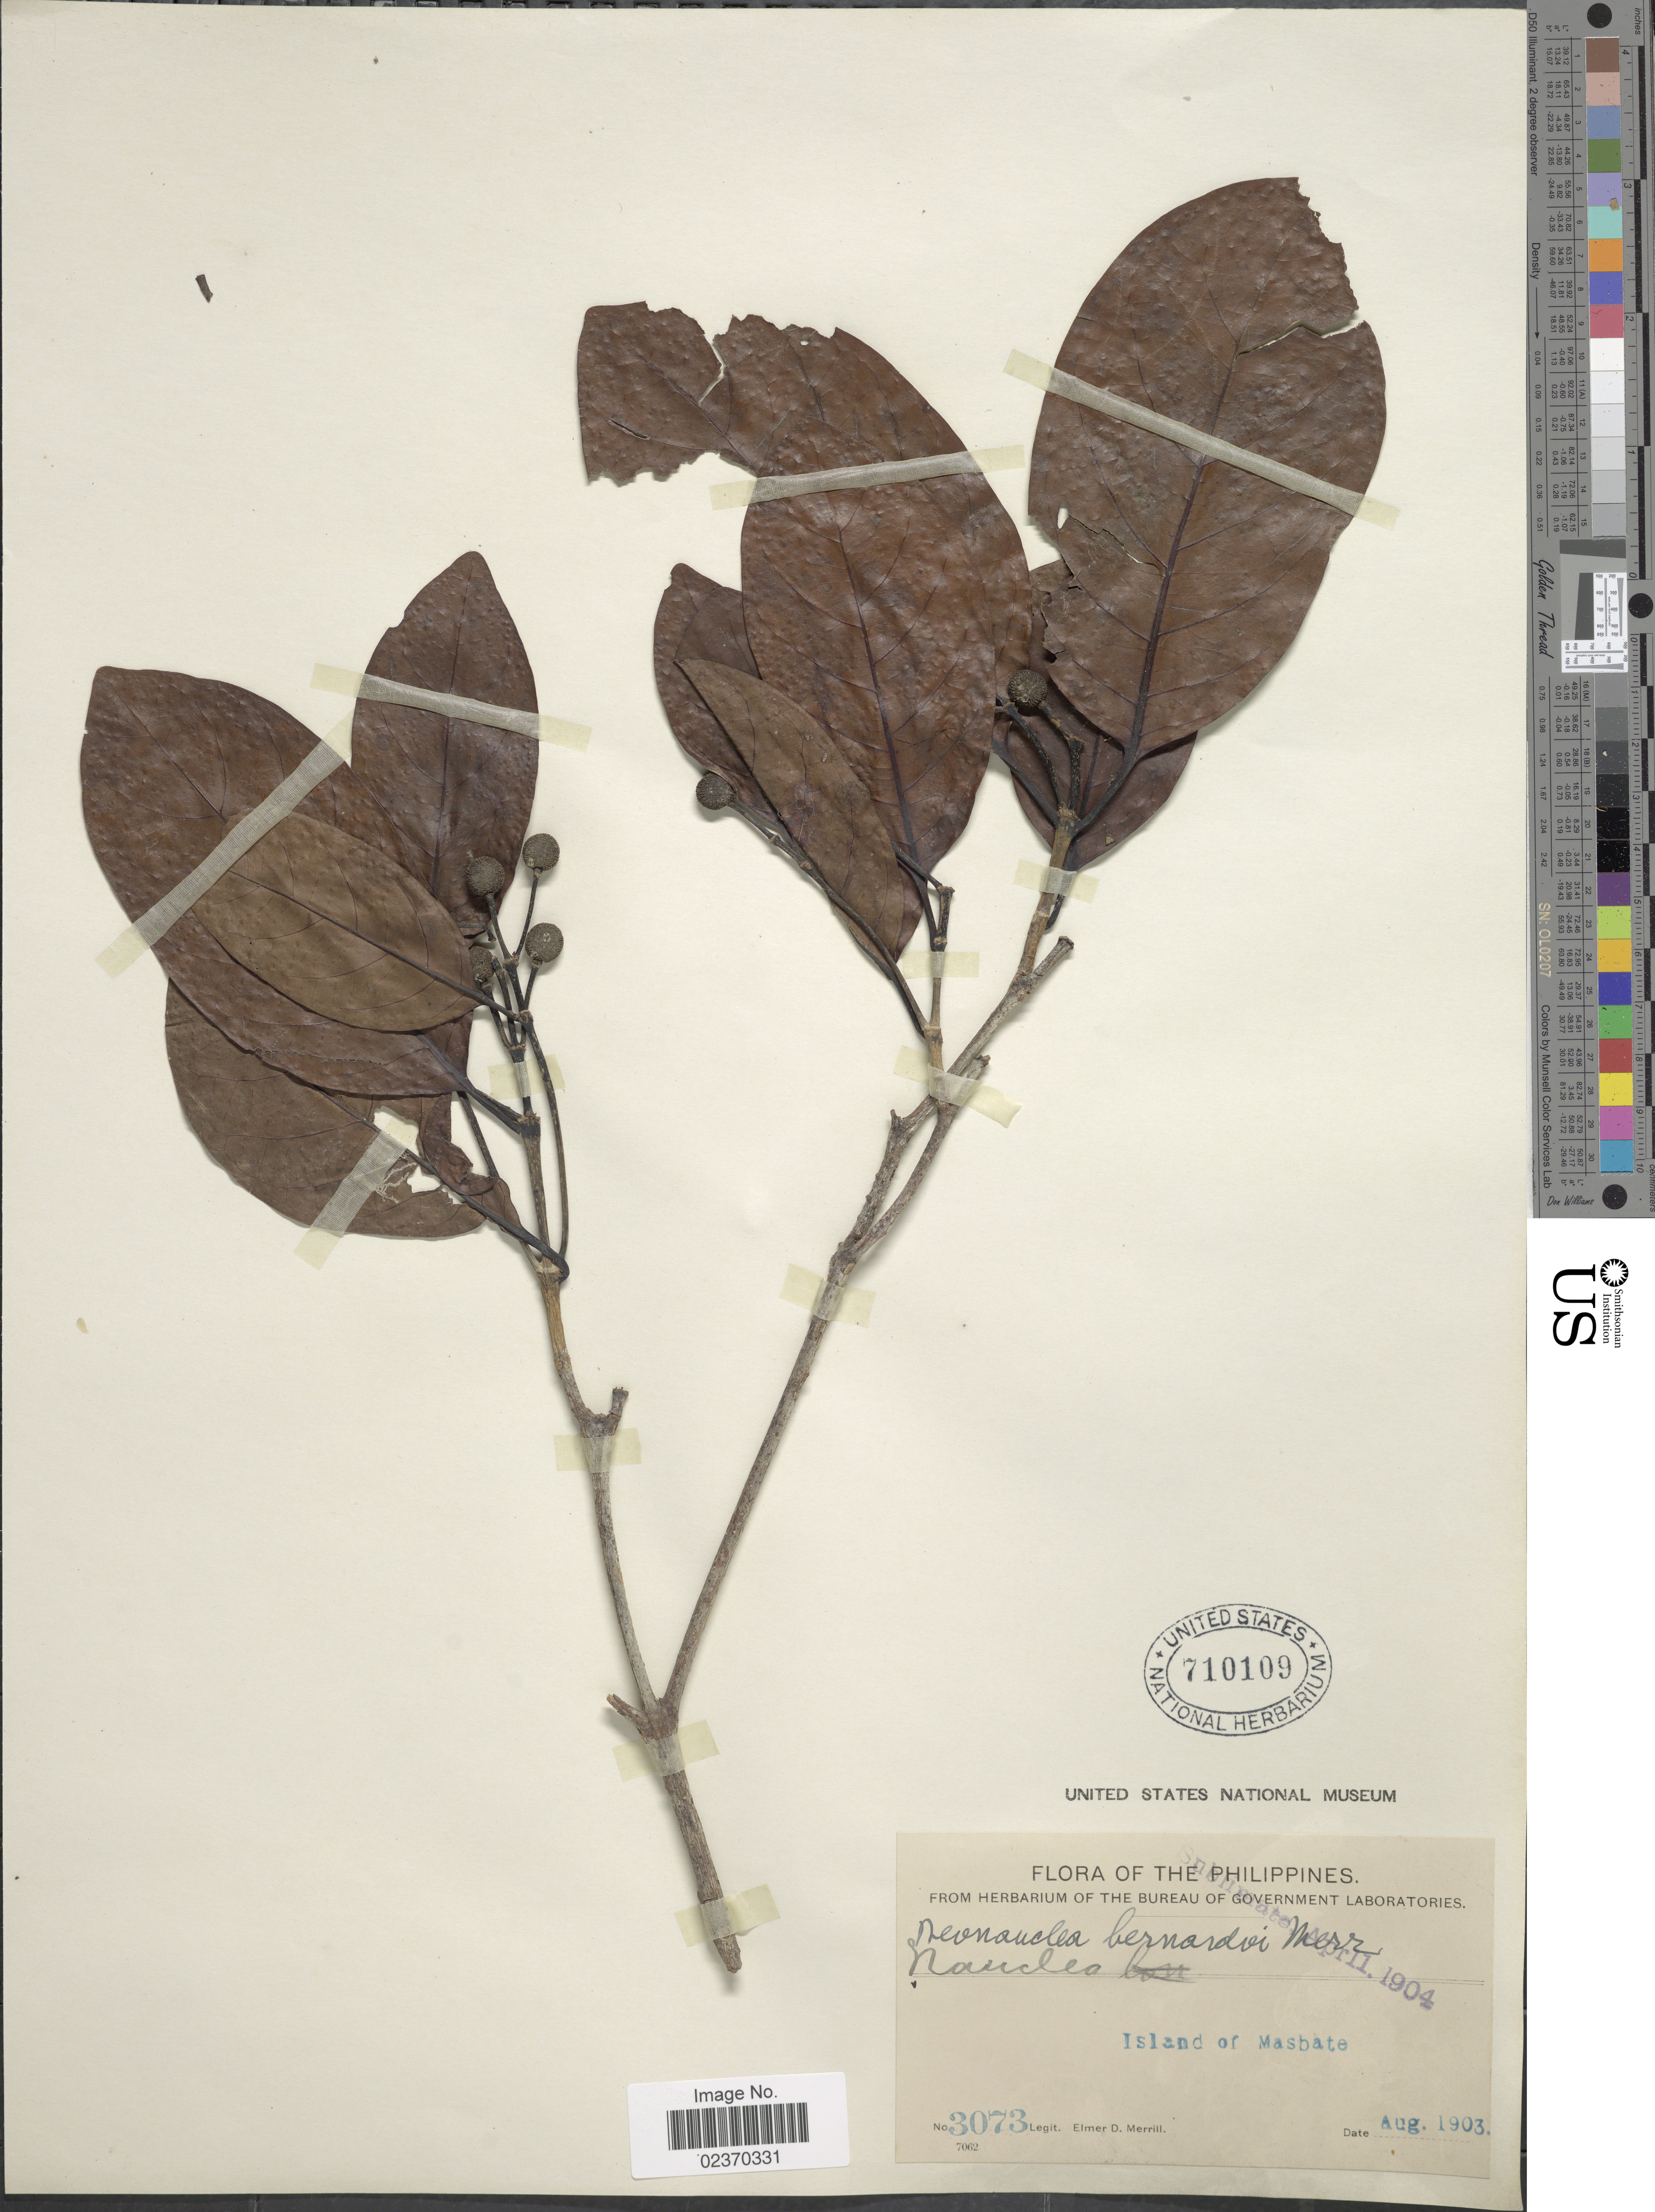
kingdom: Plantae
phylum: Tracheophyta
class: Magnoliopsida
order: Gentianales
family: Rubiaceae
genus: Ludekia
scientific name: Ludekia bernardoi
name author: (Merr.) Ridsdale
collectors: E. D. Merrill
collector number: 3073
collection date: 1903-08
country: Philippines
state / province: Bicol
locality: Island of Masbate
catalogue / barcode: US 710109